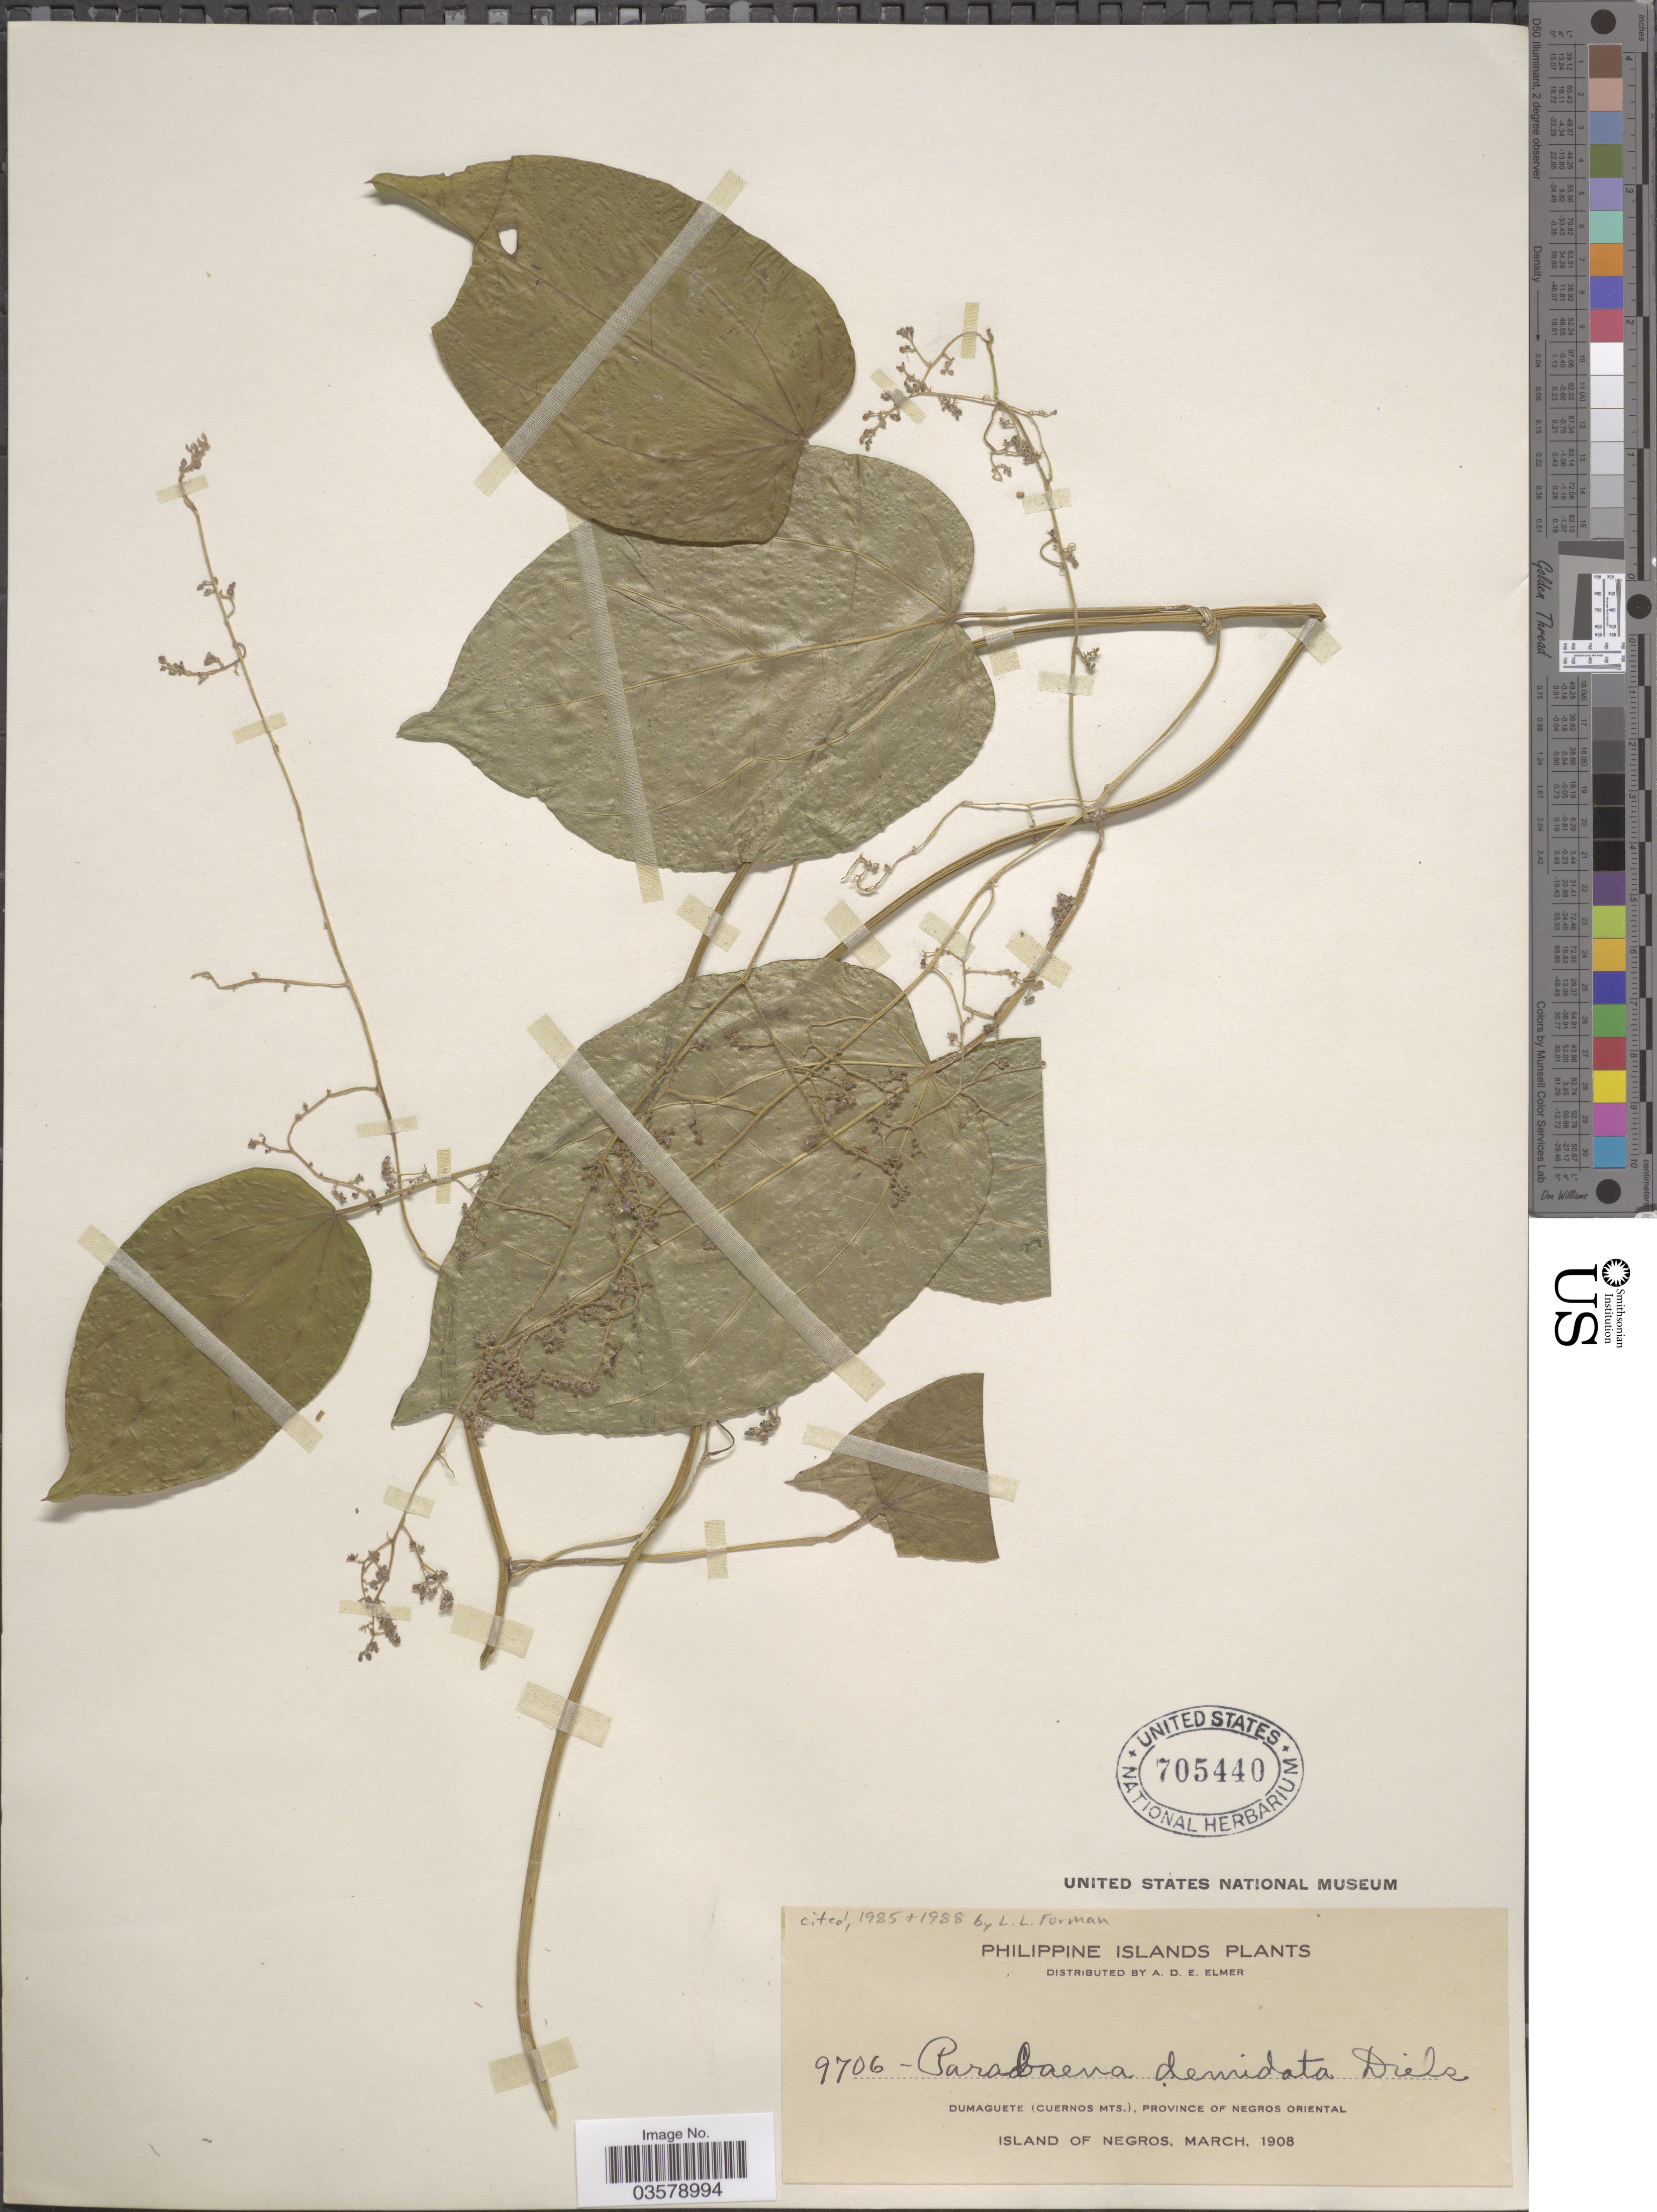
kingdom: Plantae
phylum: Tracheophyta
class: Magnoliopsida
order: Ranunculales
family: Menispermaceae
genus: Parabaena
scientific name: Parabaena denudata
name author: Diels in Engl.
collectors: A. D. E. Elmer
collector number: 9706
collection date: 1908-03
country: Philippines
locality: Dumaguete (Cuernos Mts.), Province of Negros Oriental. Island of Negros.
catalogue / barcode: US 705440